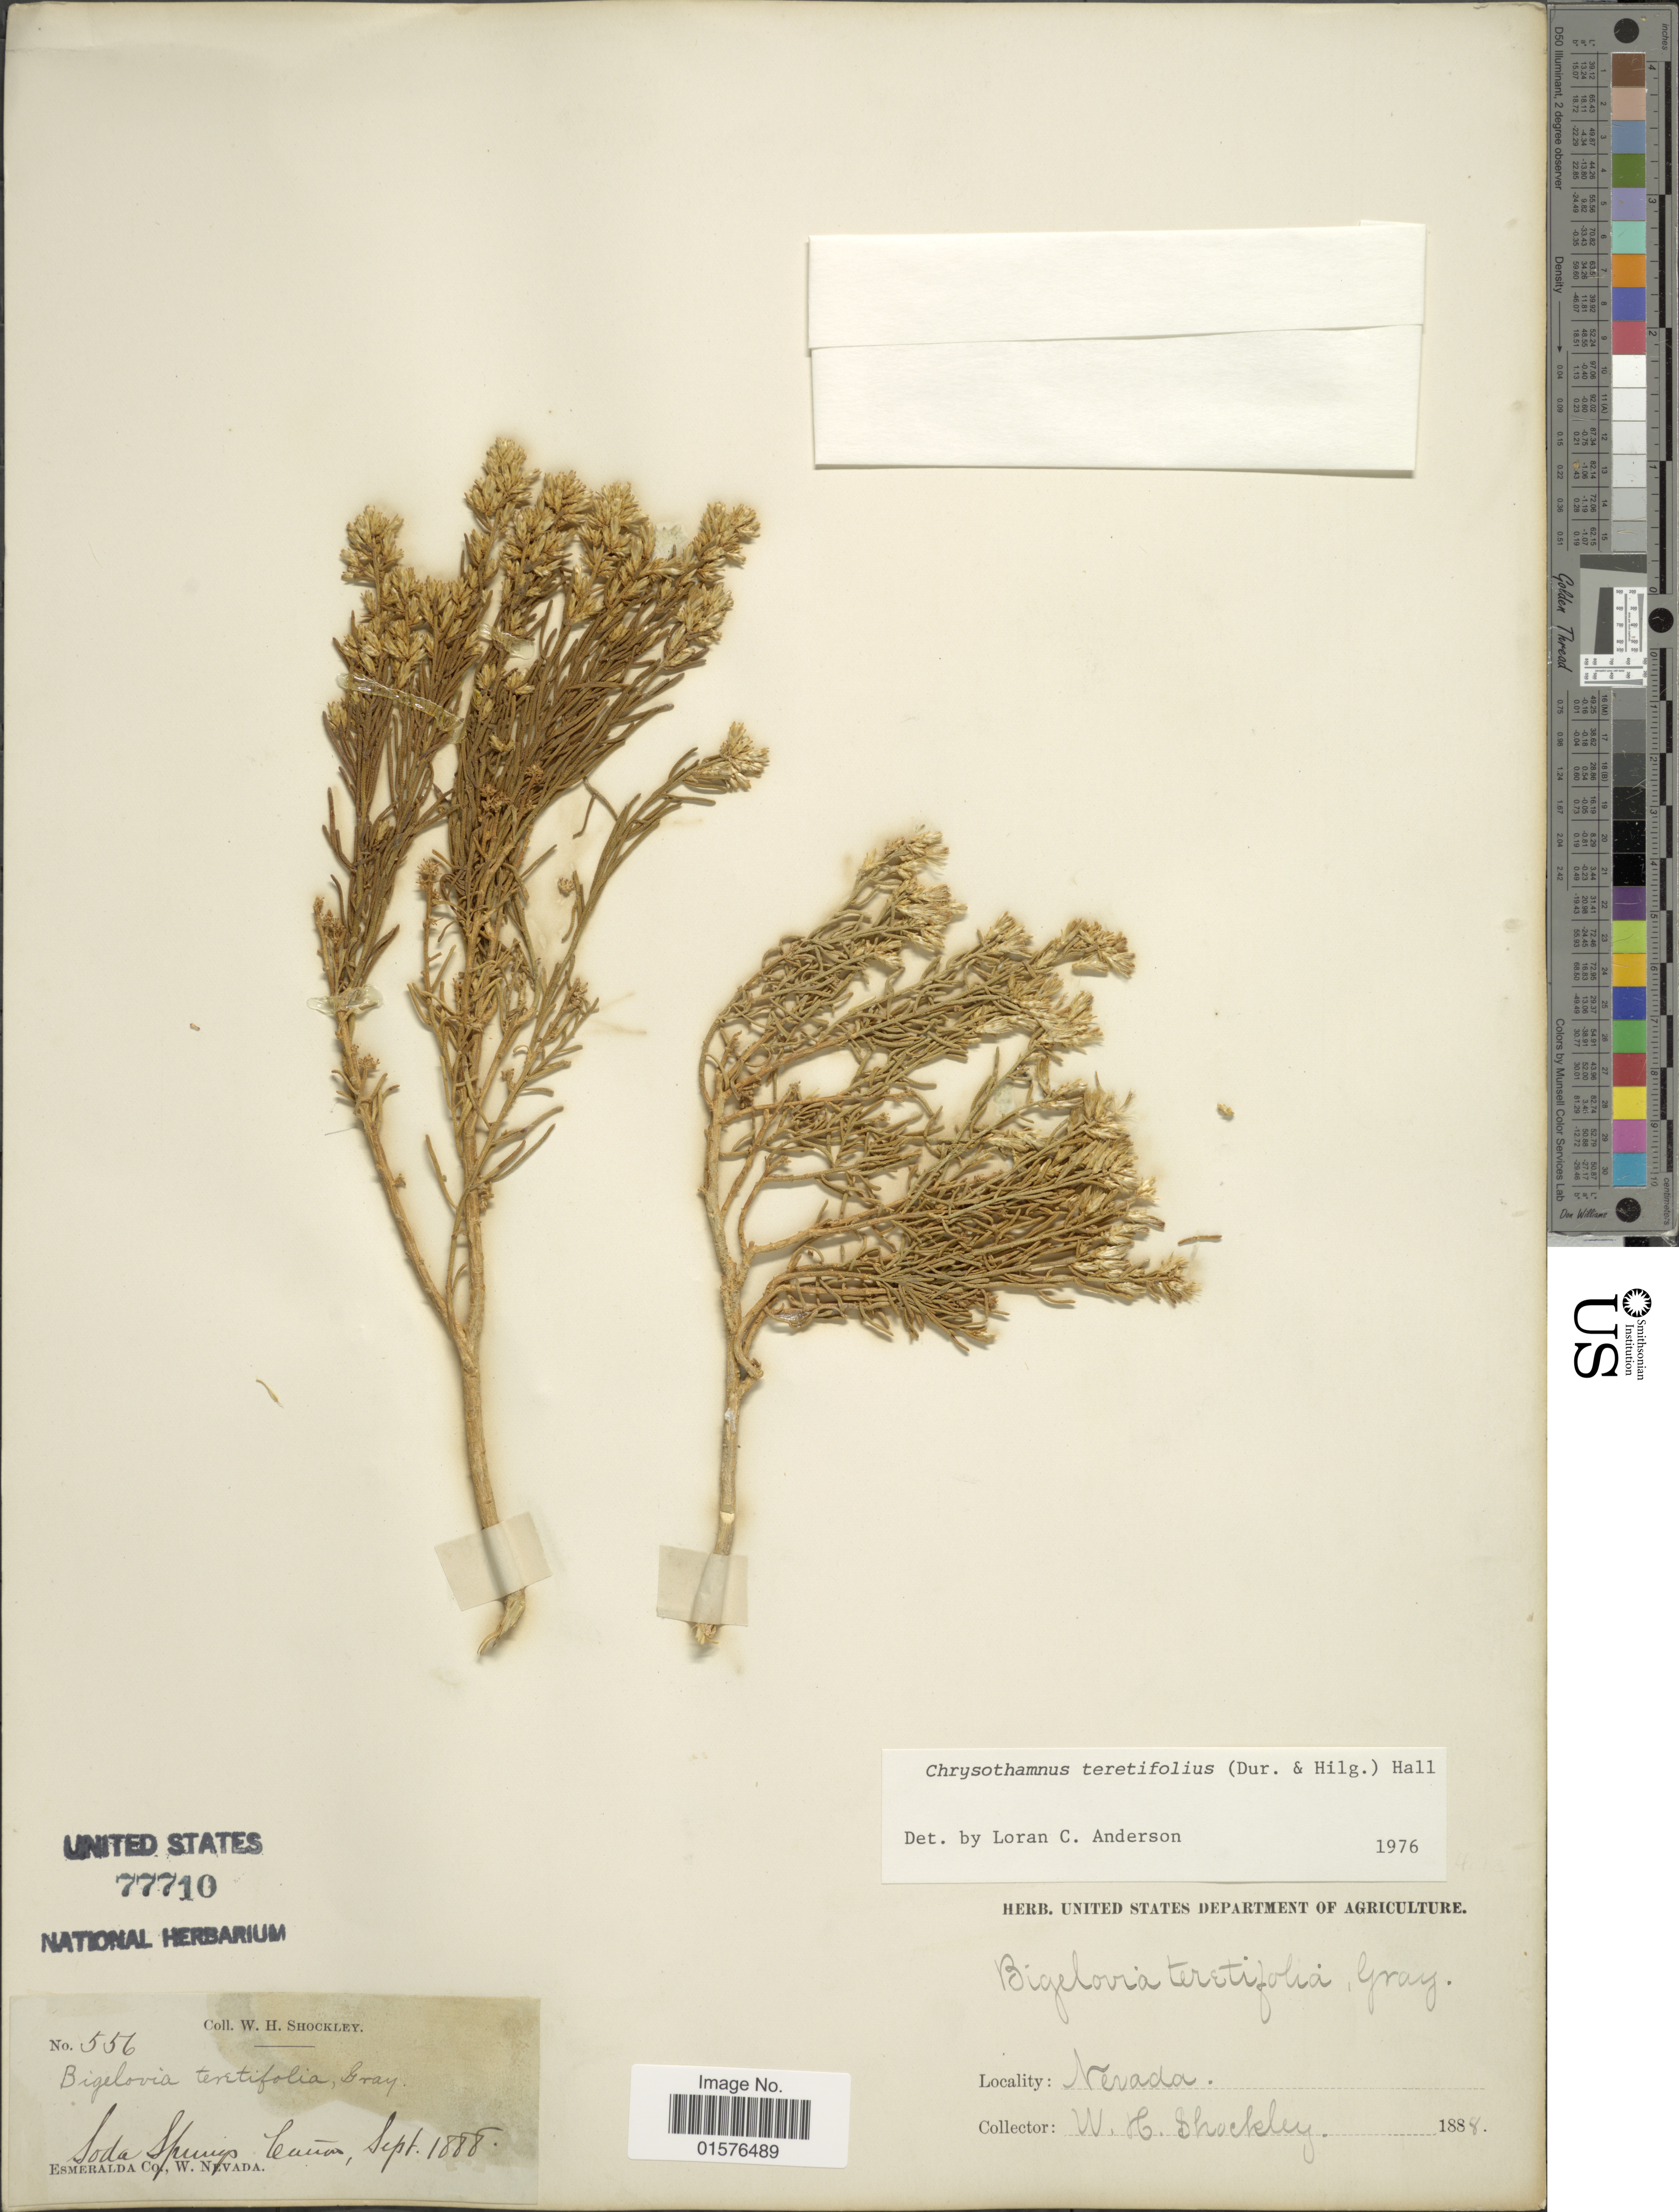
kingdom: Plantae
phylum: Tracheophyta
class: Magnoliopsida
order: Asterales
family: Asteraceae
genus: Ericameria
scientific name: Ericameria teretifolia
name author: (Durand & Hilg.) Jeps.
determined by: Urbatsch, Lowell E., Curator (LSU), Louisiana State University (UNITED STATES)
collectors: W. Shockley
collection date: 1888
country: United States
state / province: Nevada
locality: Ioda Springs Cañon, Esmeralda Co., W. Nevada.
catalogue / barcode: US 77710